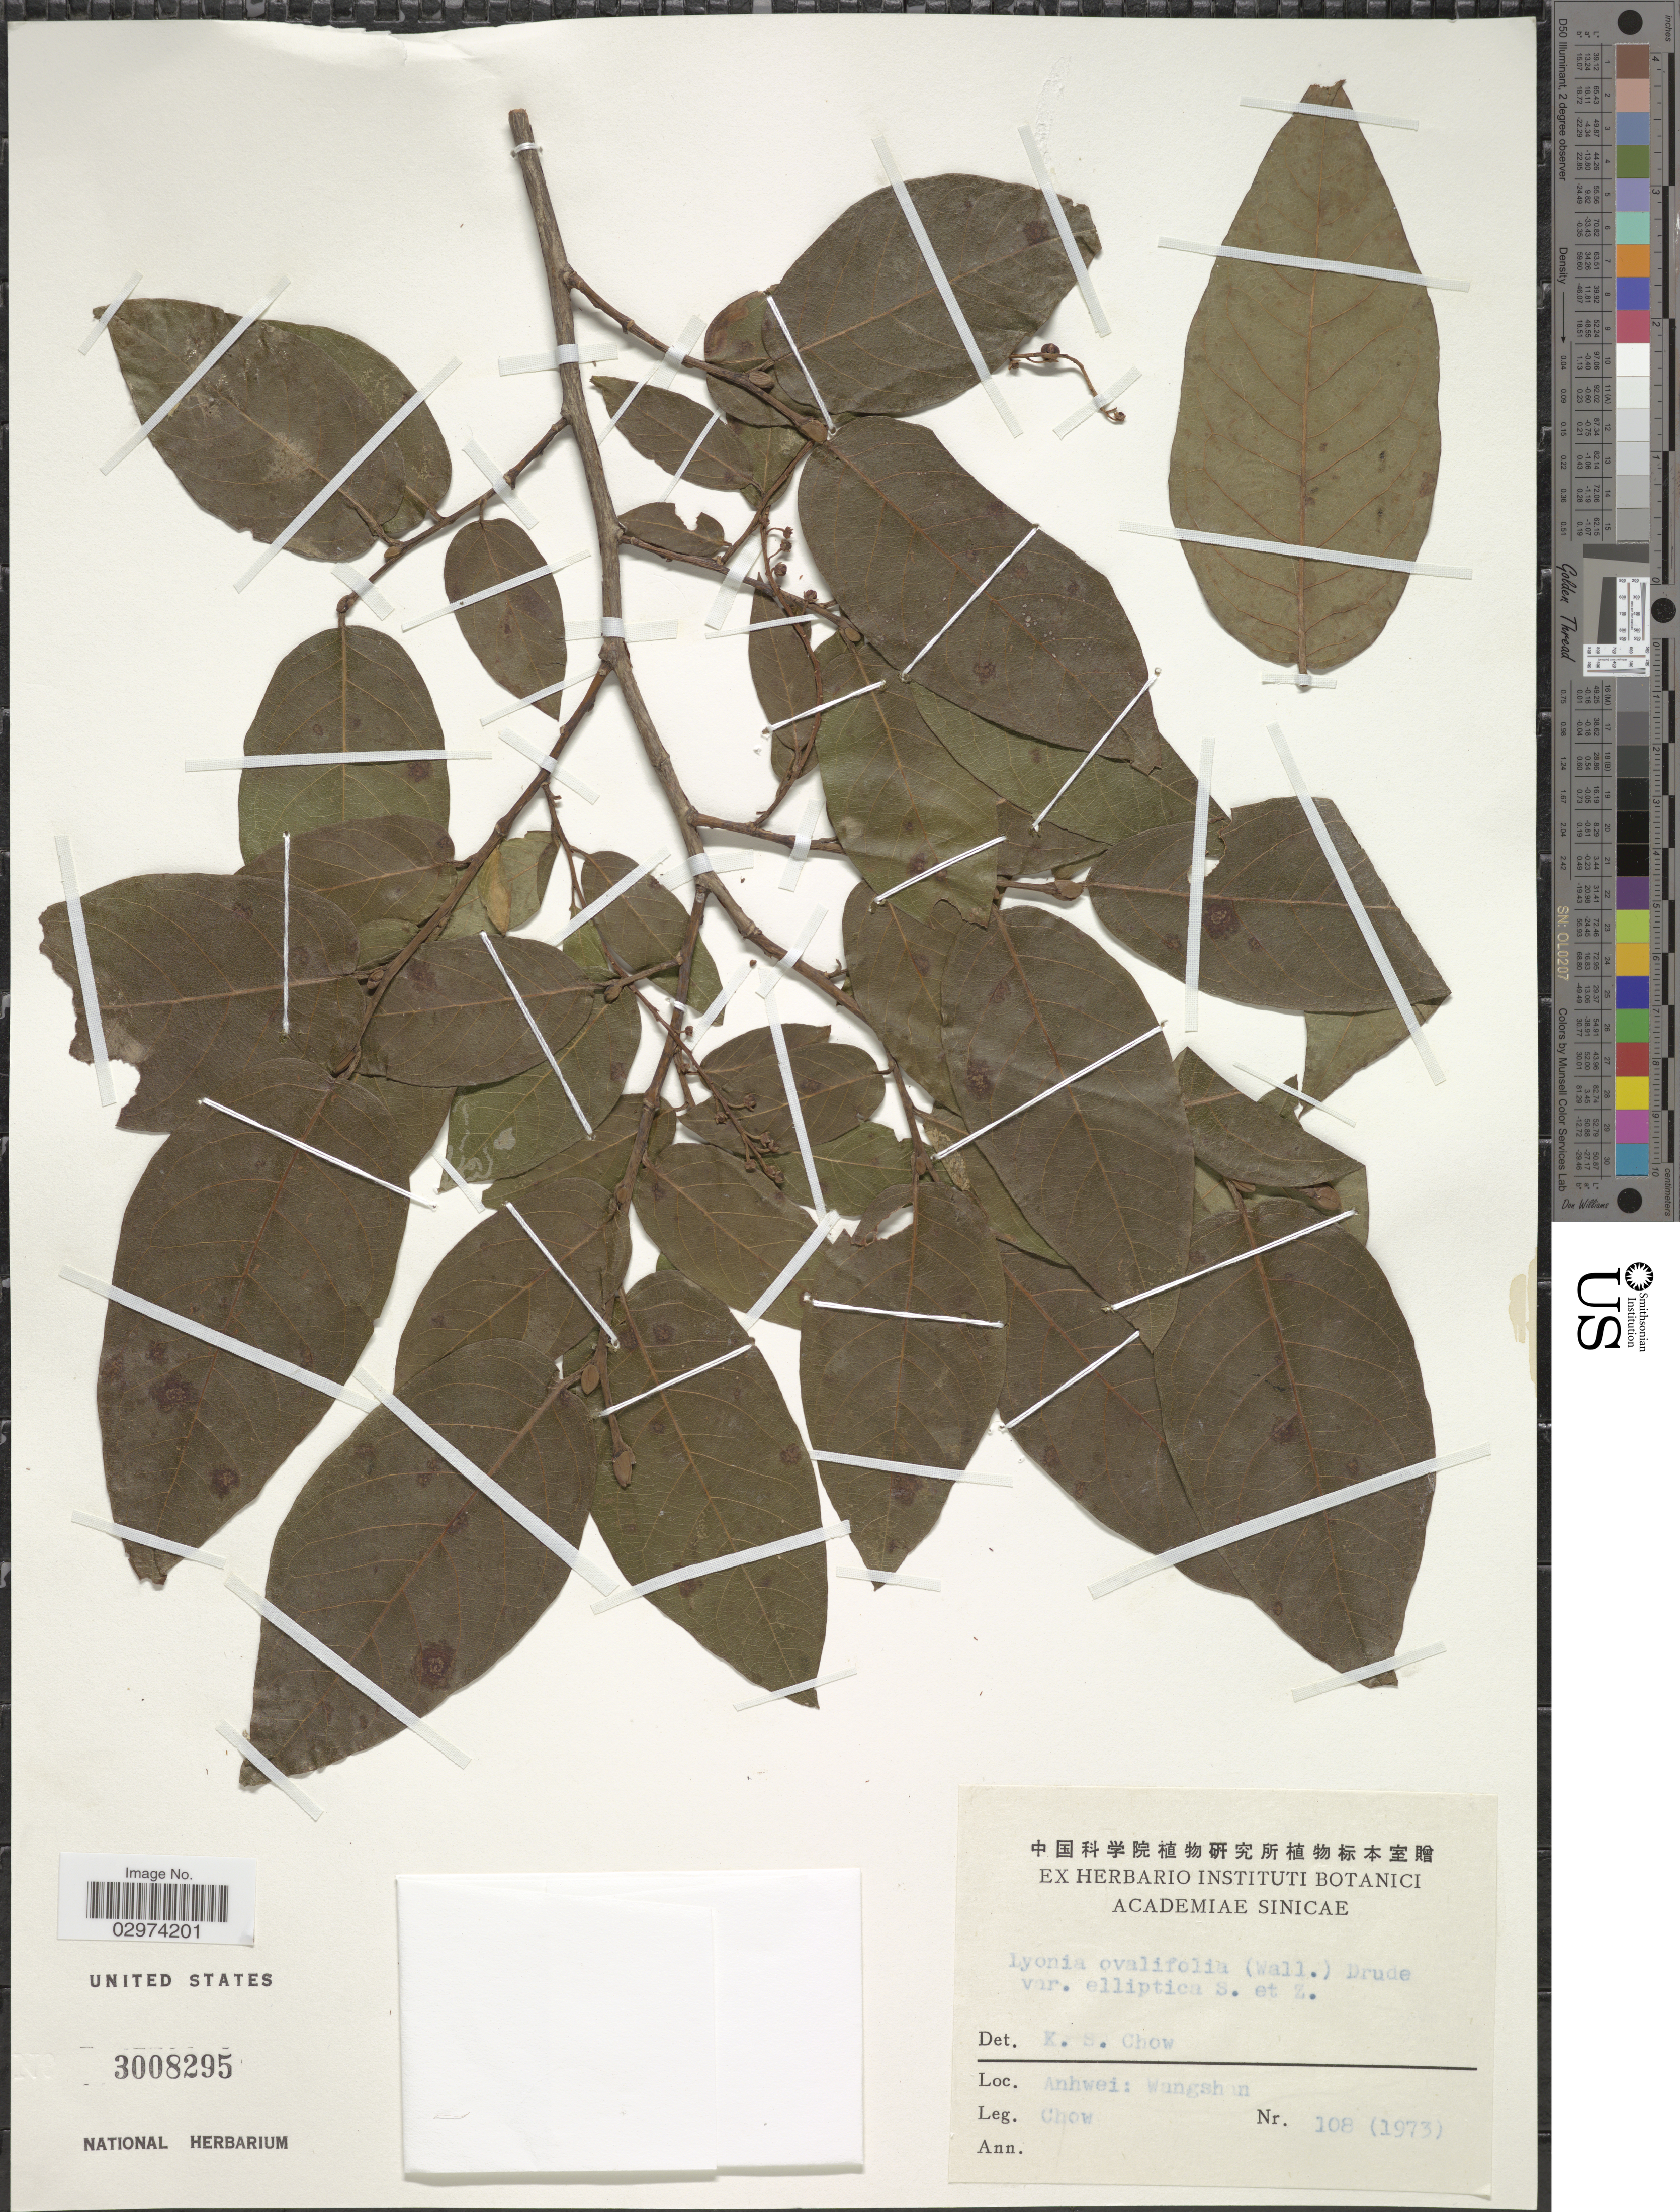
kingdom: Plantae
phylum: Tracheophyta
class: Magnoliopsida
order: Ericales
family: Ericaceae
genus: Lyonia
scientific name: Lyonia ovalifolia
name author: (Wall.) Drude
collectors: Chow, --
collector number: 108(1973)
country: China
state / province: Anhui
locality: Anhwei: Wangshan.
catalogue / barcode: US 3008295